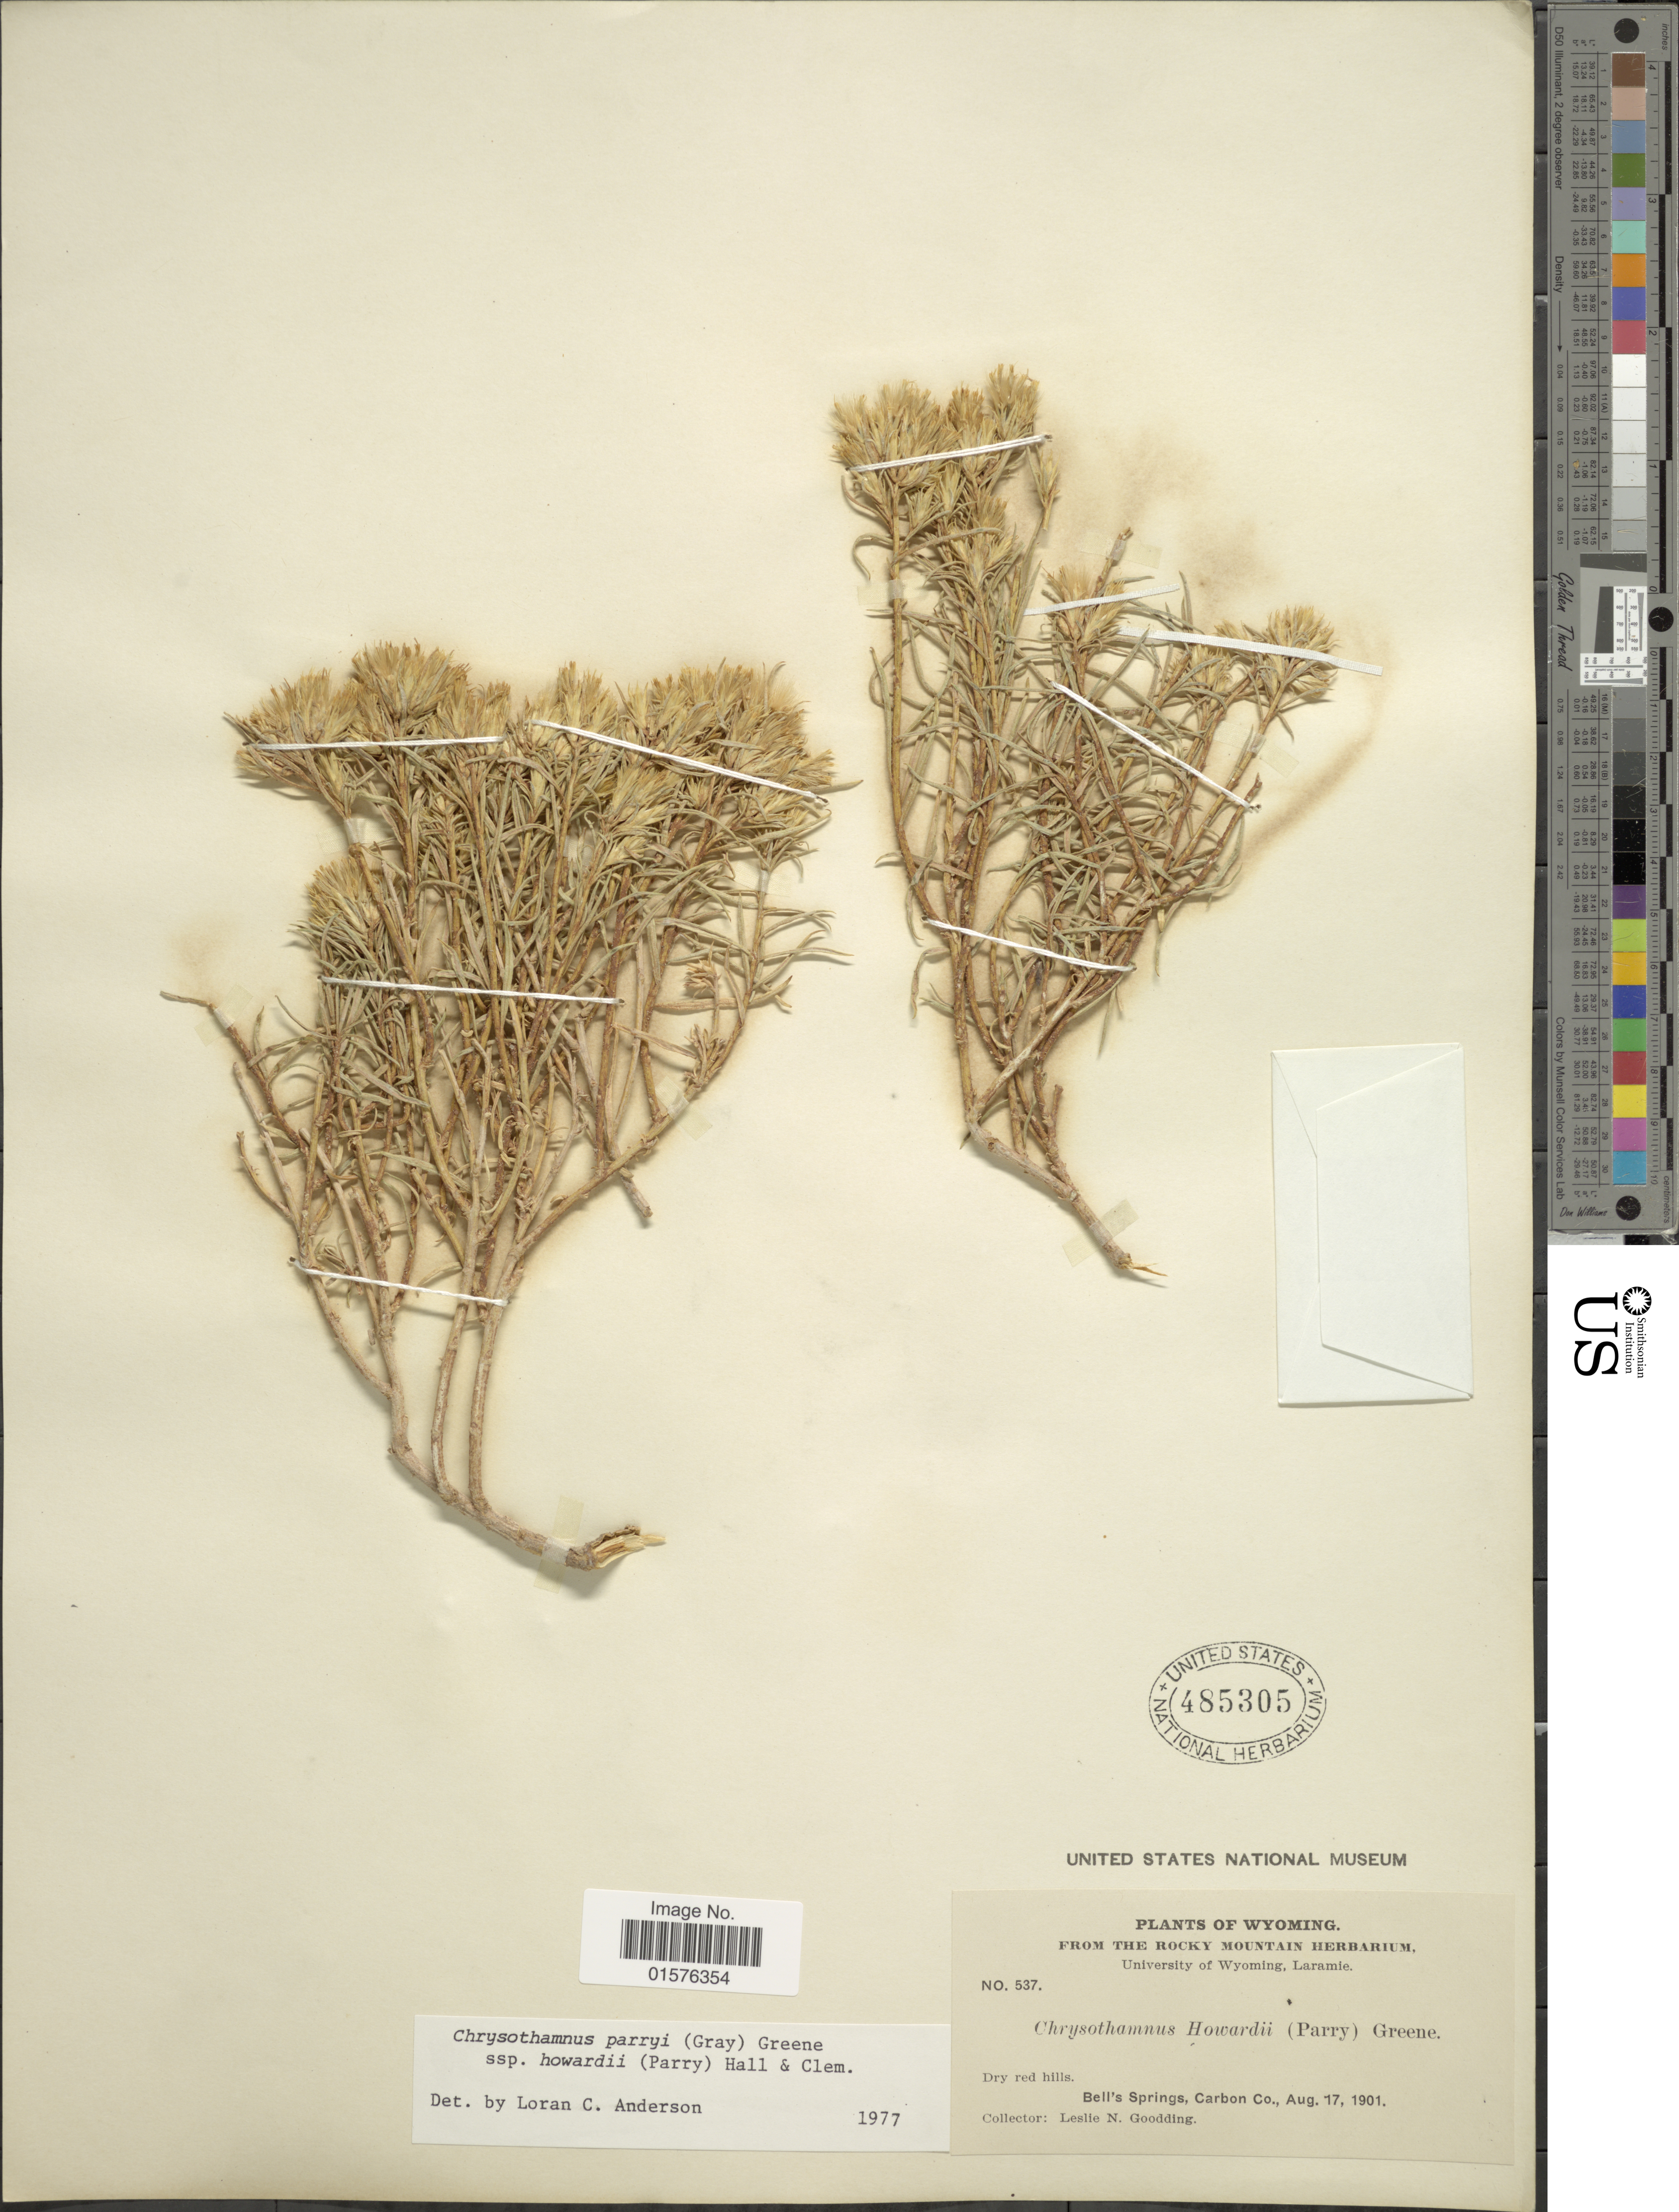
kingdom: Plantae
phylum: Tracheophyta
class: Magnoliopsida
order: Asterales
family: Asteraceae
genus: Ericameria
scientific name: Ericameria parryi var. howardii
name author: (A. Gray) G.L. Nesom & G.I. Baird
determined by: Urbatsch, Lowell E., Curator (LSU), Louisiana State University (UNITED STATES)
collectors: L. Godding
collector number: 537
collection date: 1901-08-17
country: United States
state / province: Wyoming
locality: Bell's springs, Carbon Co.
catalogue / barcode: US 485305